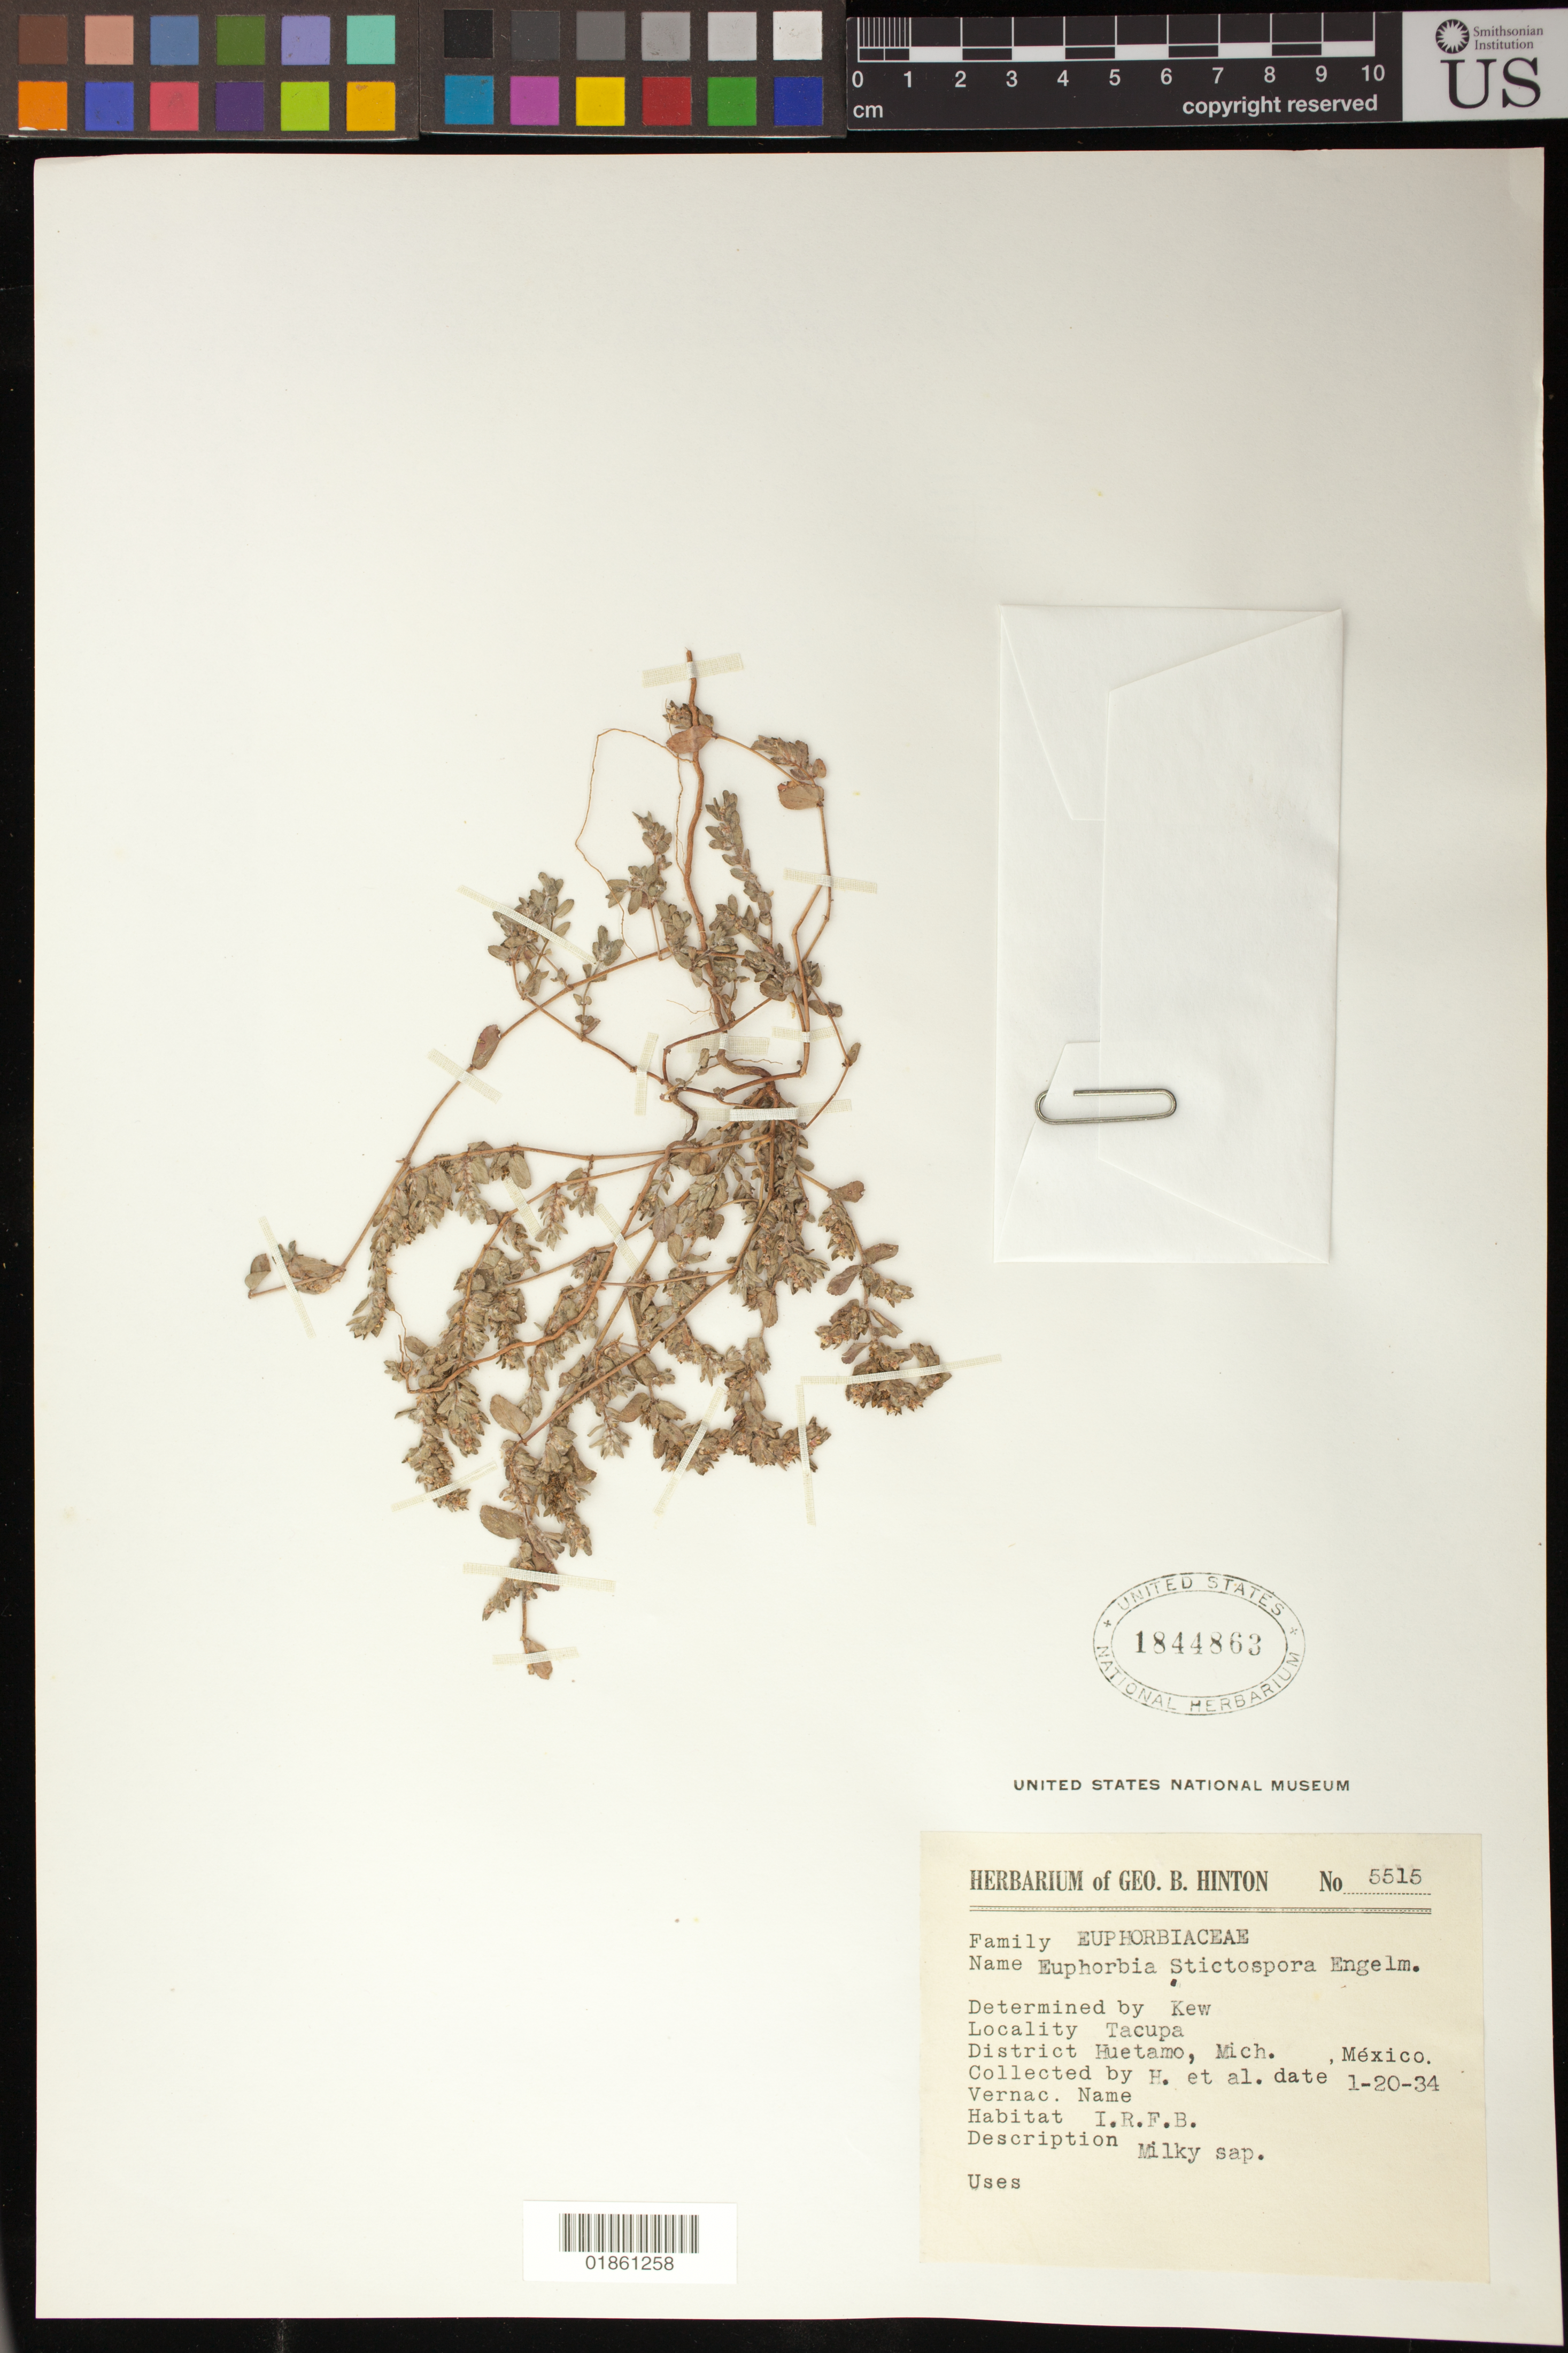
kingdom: Plantae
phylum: Tracheophyta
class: Magnoliopsida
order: Malpighiales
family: Euphorbiaceae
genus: Euphorbia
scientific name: Euphorbia sp.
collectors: G. B. Hinton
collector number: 5515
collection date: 1934-01-20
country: Mexico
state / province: Michoacán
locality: Tacupa; District Huetamo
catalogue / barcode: US 1844863